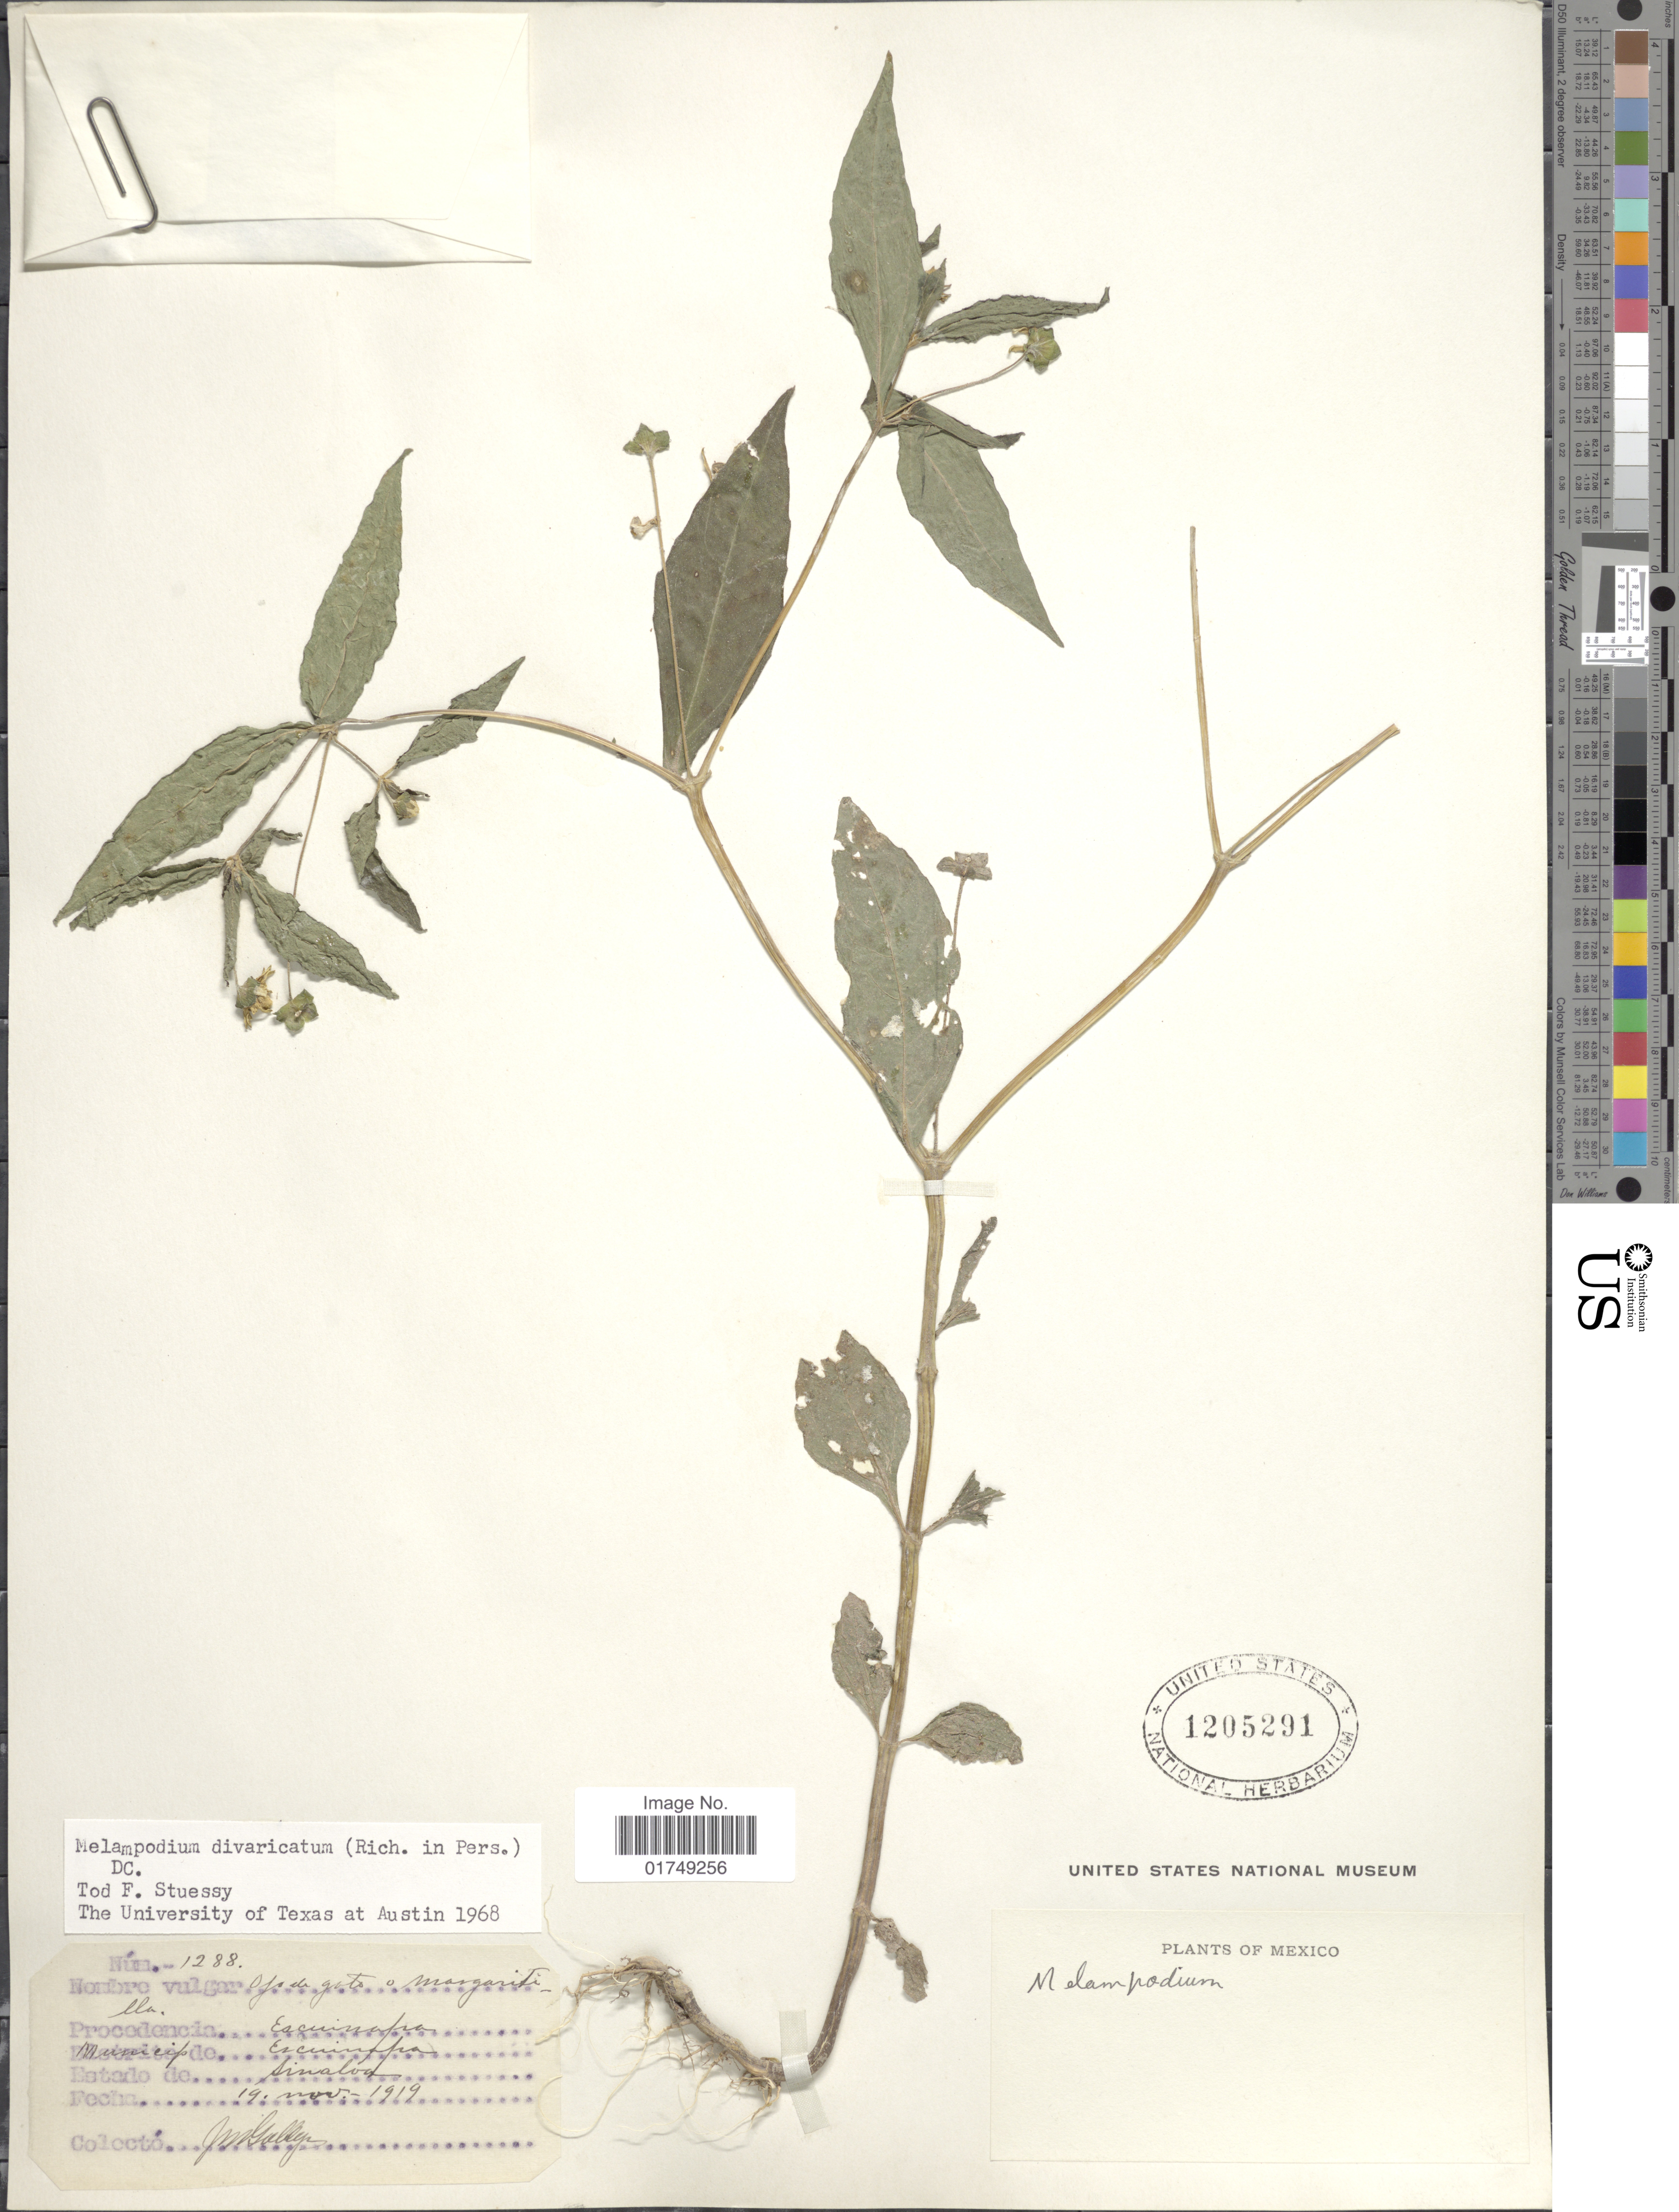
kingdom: Plantae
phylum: Tracheophyta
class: Magnoliopsida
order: Asterales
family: Asteraceae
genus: Melampodium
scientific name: Melampodium divaricatum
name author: (Rich.) DC.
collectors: J. Gallegos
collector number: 1288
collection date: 1919-11-19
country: Mexico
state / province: Sinaloa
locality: Escuinapa, Municip. Escuinapa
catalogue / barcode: US 1205291